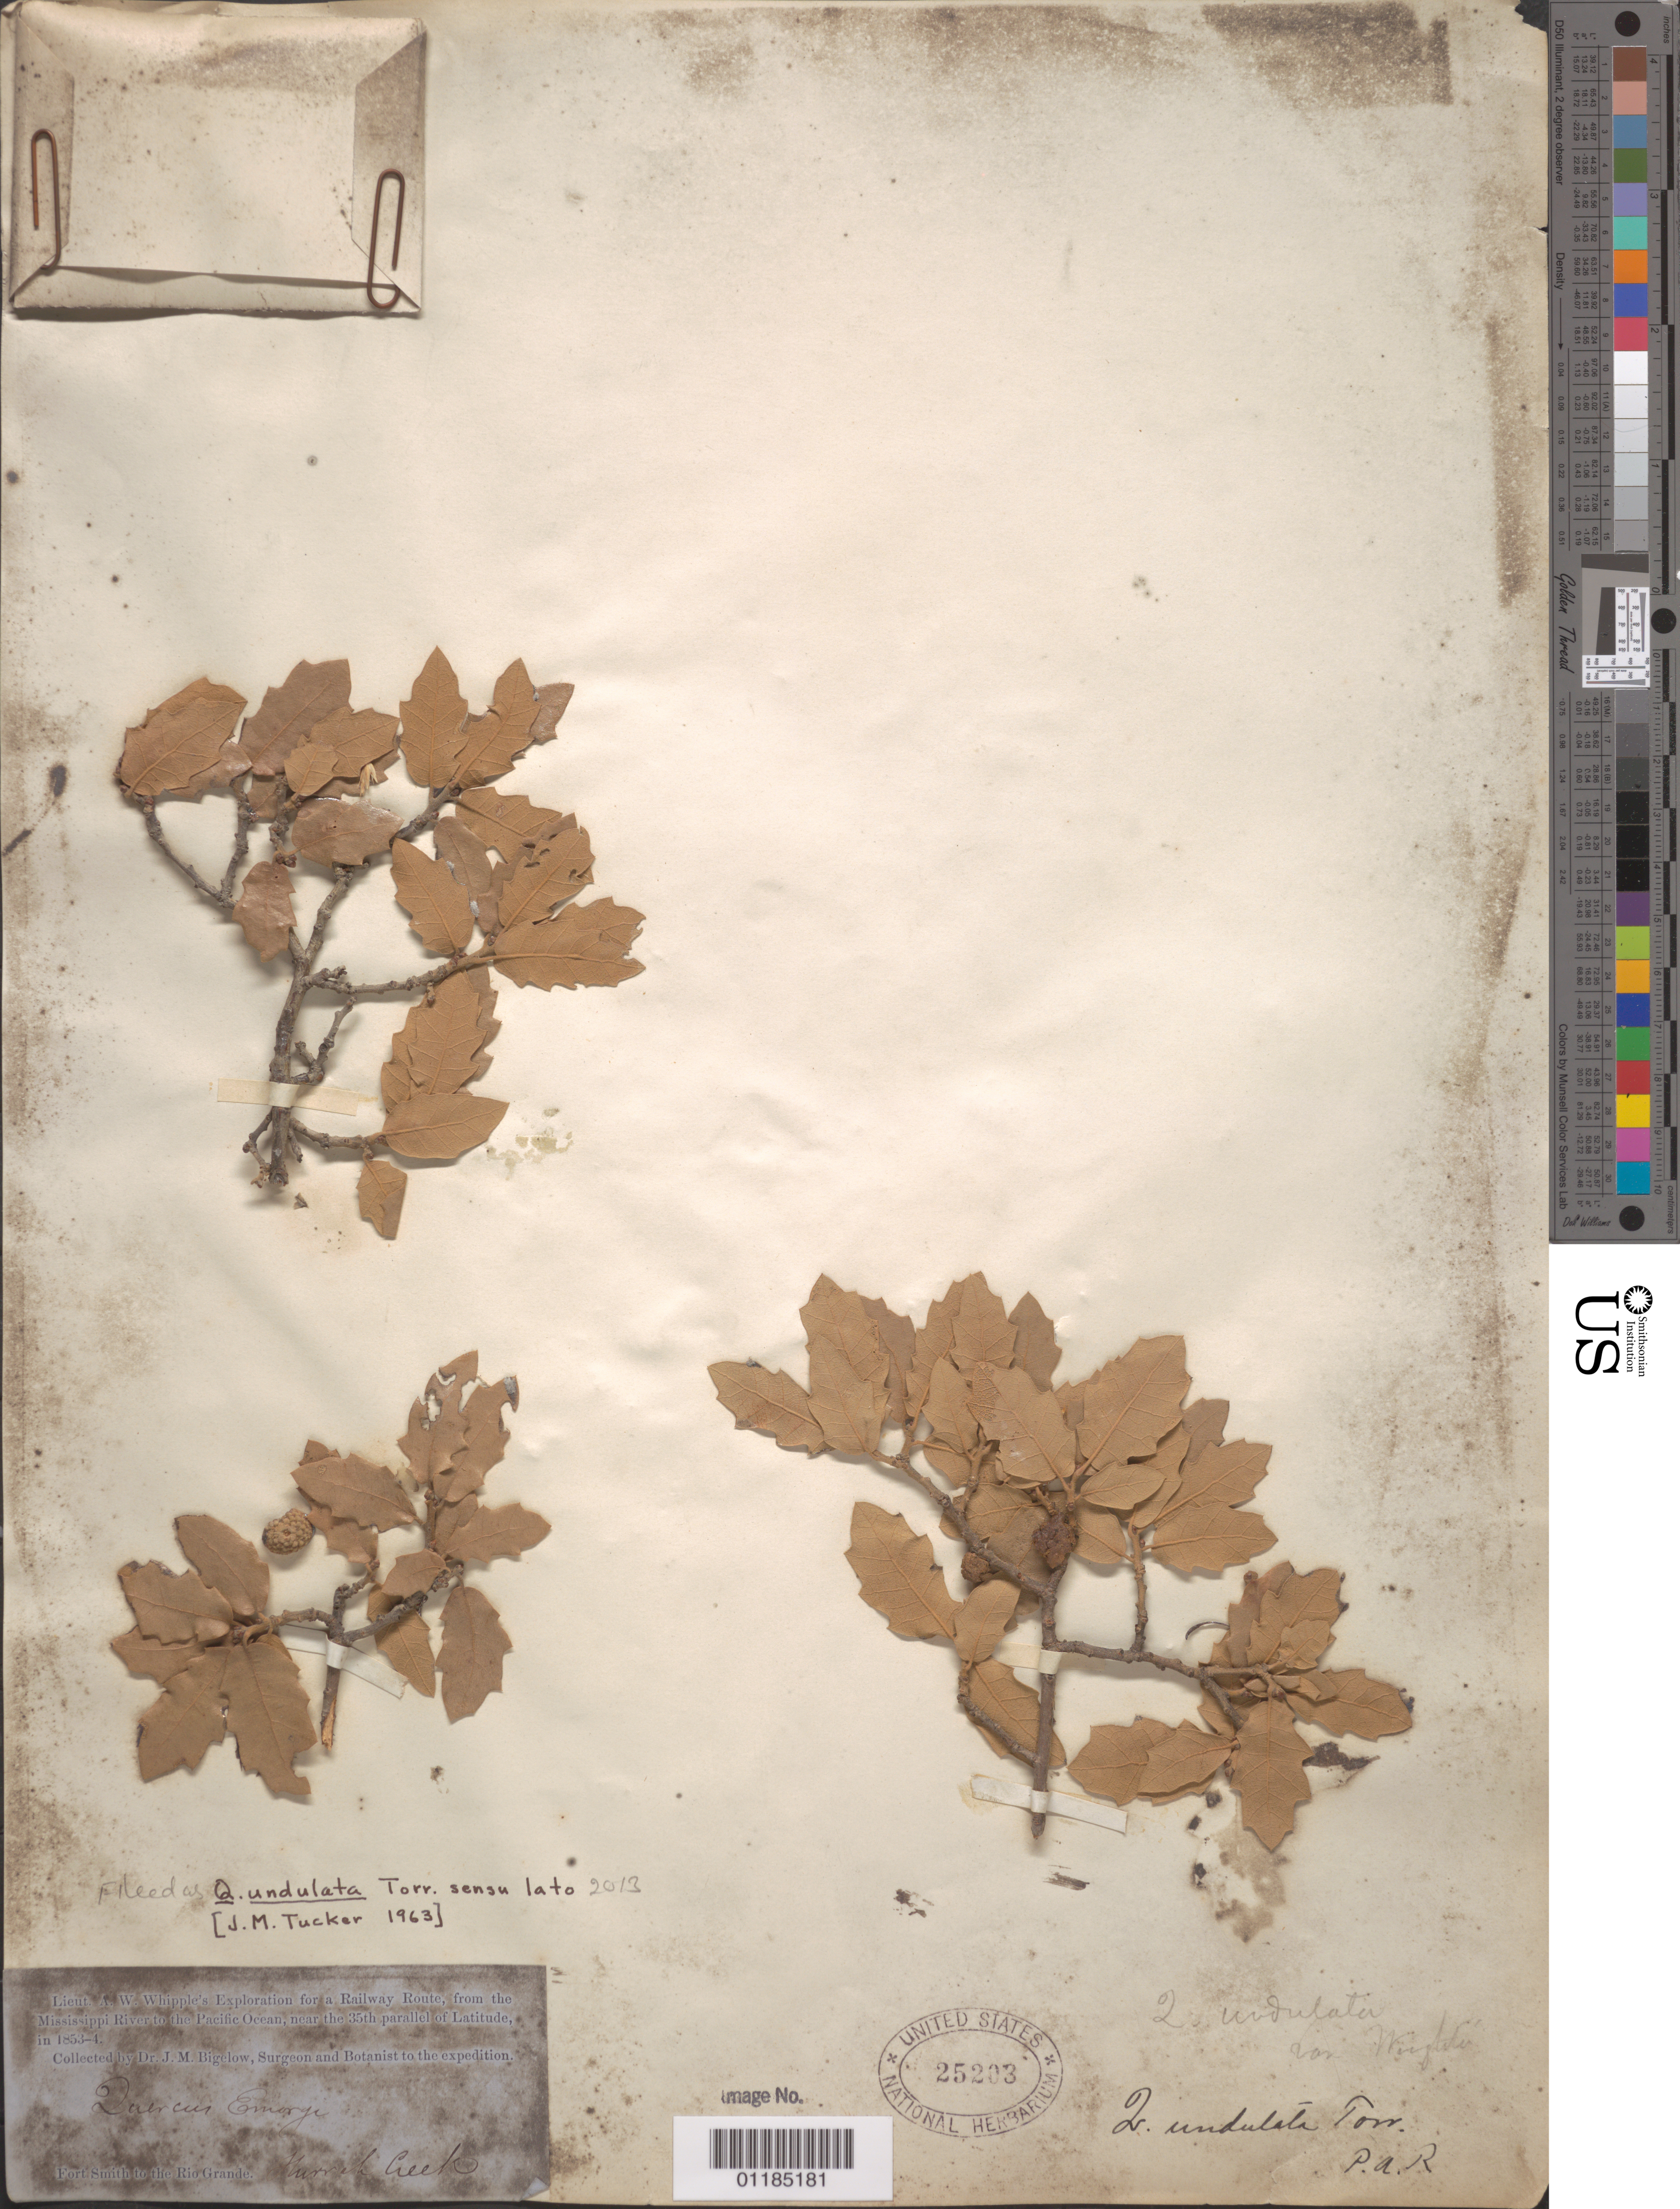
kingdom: Plantae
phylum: Tracheophyta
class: Magnoliopsida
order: Fagales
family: Fagaceae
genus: Quercus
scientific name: Quercus undulata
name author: Torr.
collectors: J. M. Bigelow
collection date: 1853/1854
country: United States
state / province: New Mexico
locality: Fort Smith to Rio Grande, Hurrah Creek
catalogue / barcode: US 25203